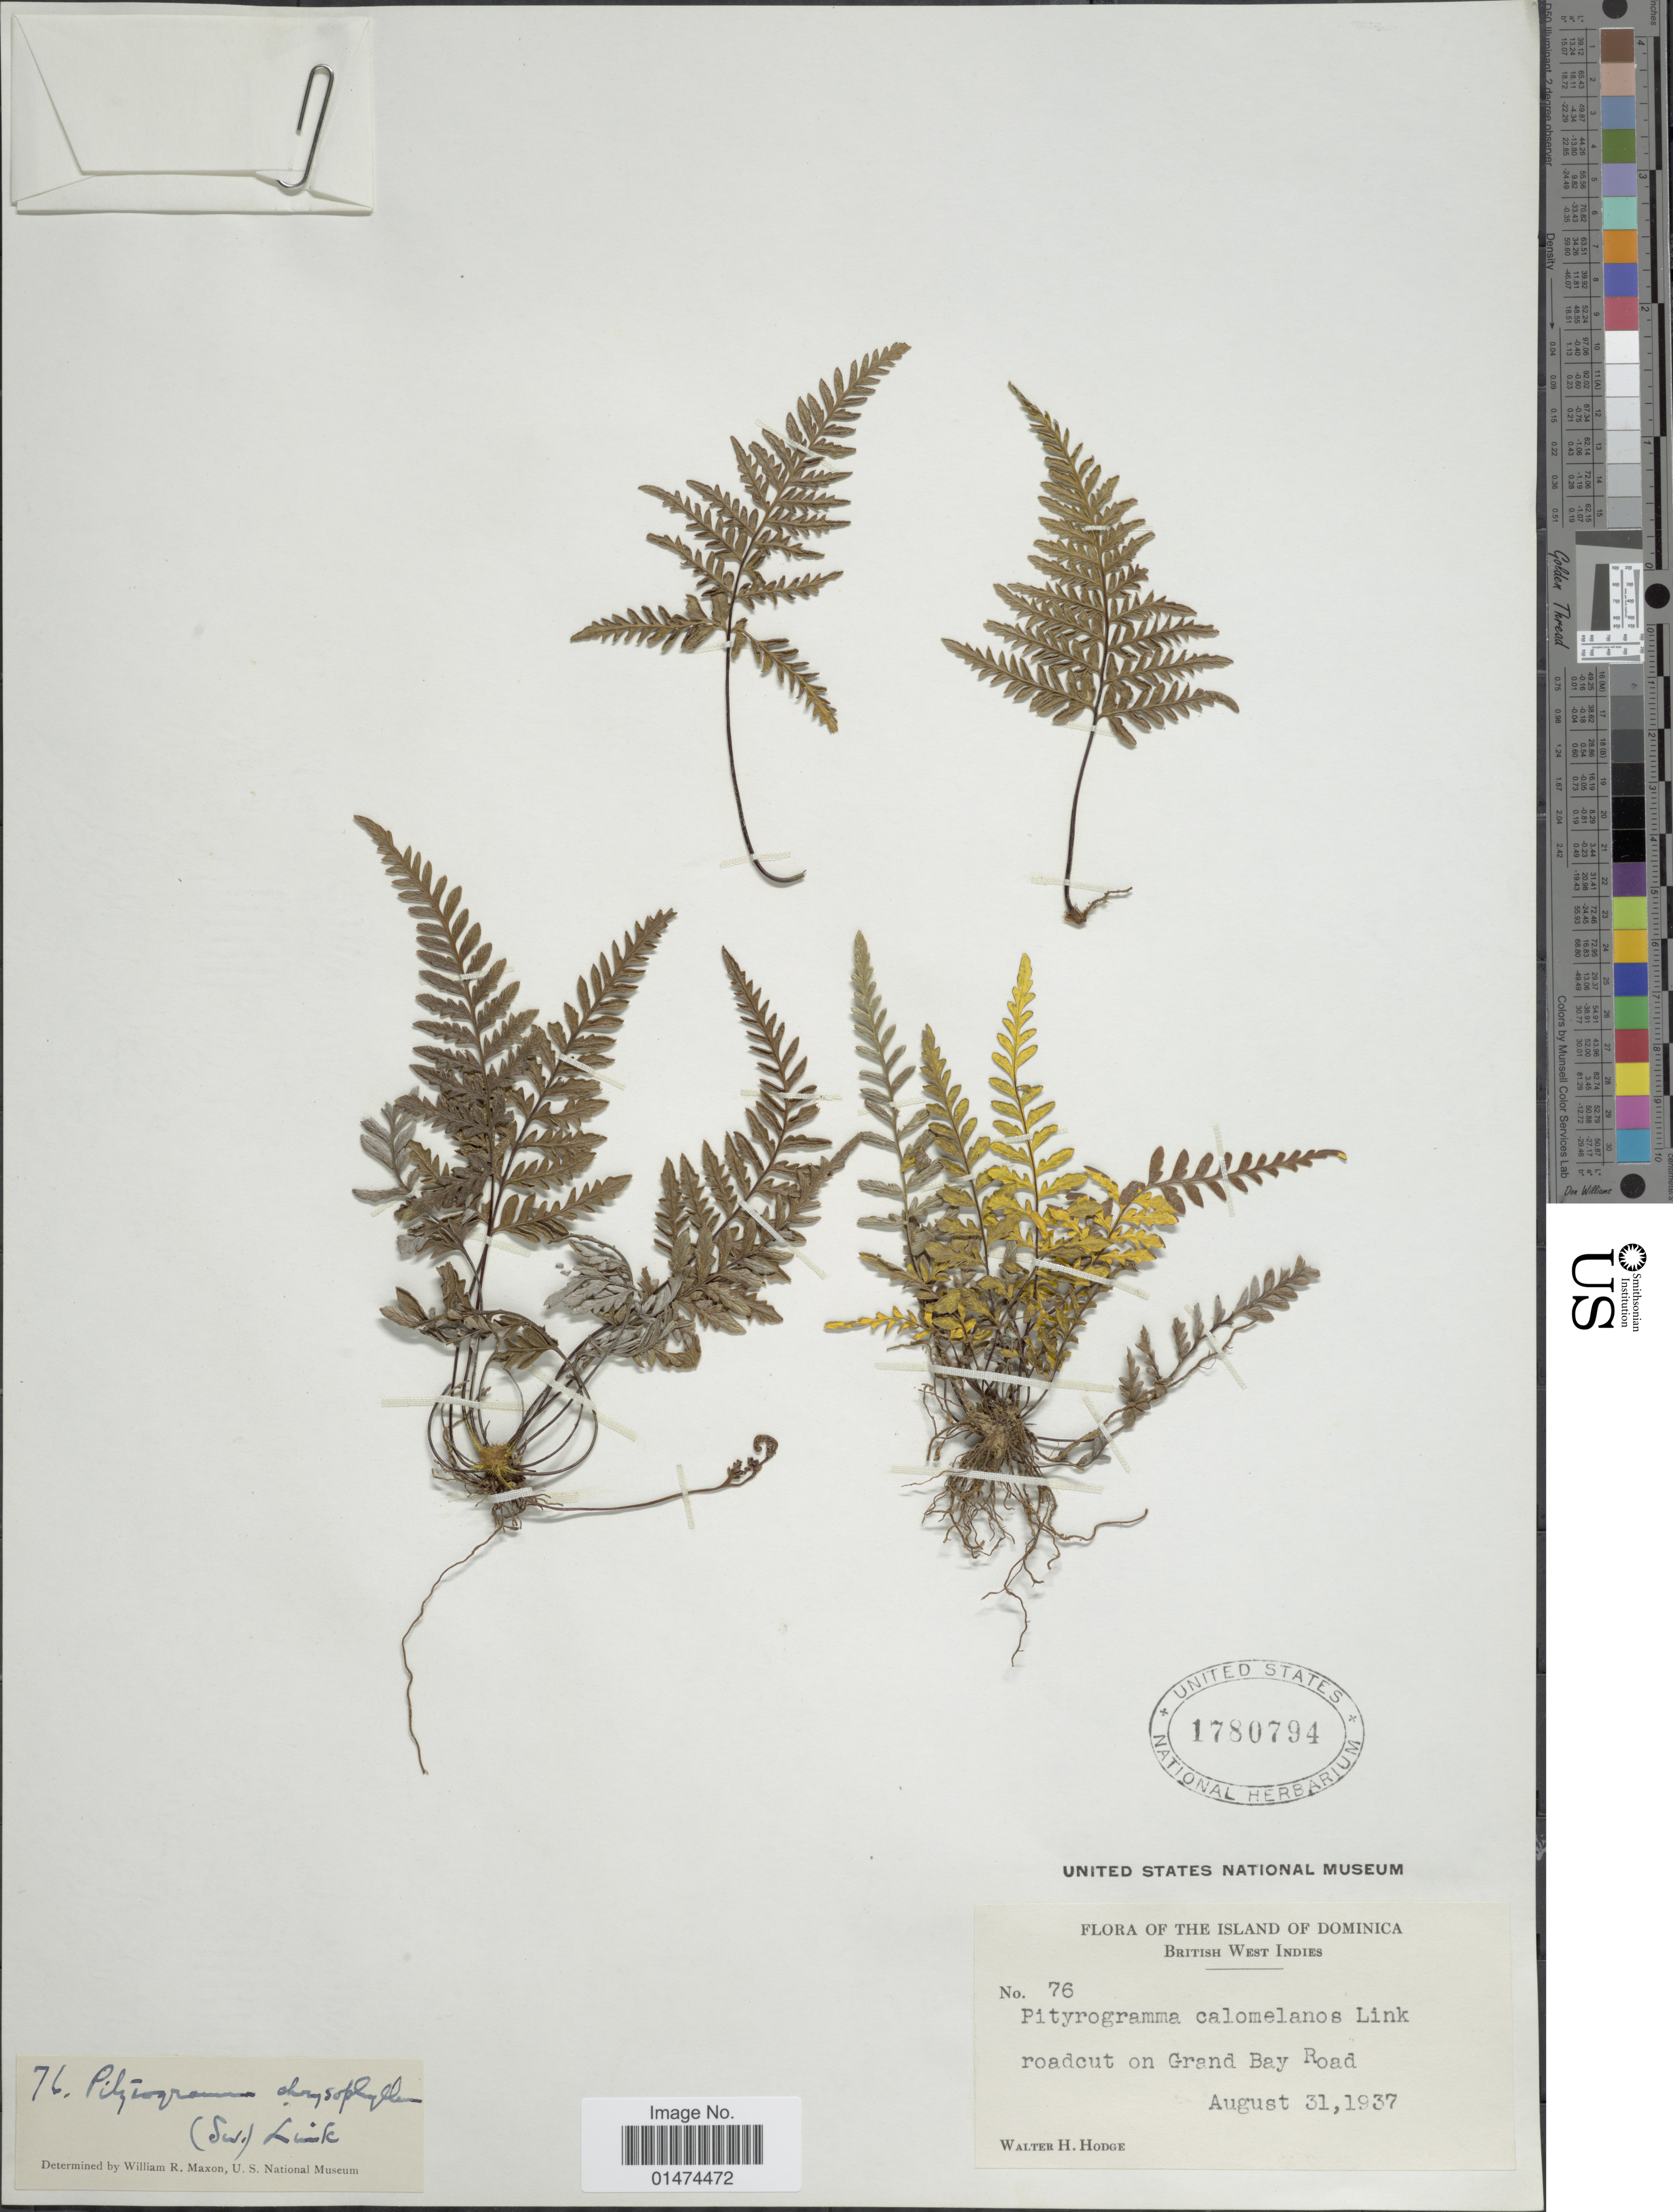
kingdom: Plantae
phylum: Tracheophyta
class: Polypodiopsida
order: Polypodiales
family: Pteridaceae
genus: Pityrogramma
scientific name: Pityrogramma chrysophylla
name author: (Sw.) Link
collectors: W. Hodge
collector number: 76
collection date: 1937-08-31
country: Dominica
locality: Island of Dominca, British West Indies, roadcut on Garnd Bay road.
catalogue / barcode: US 1780794